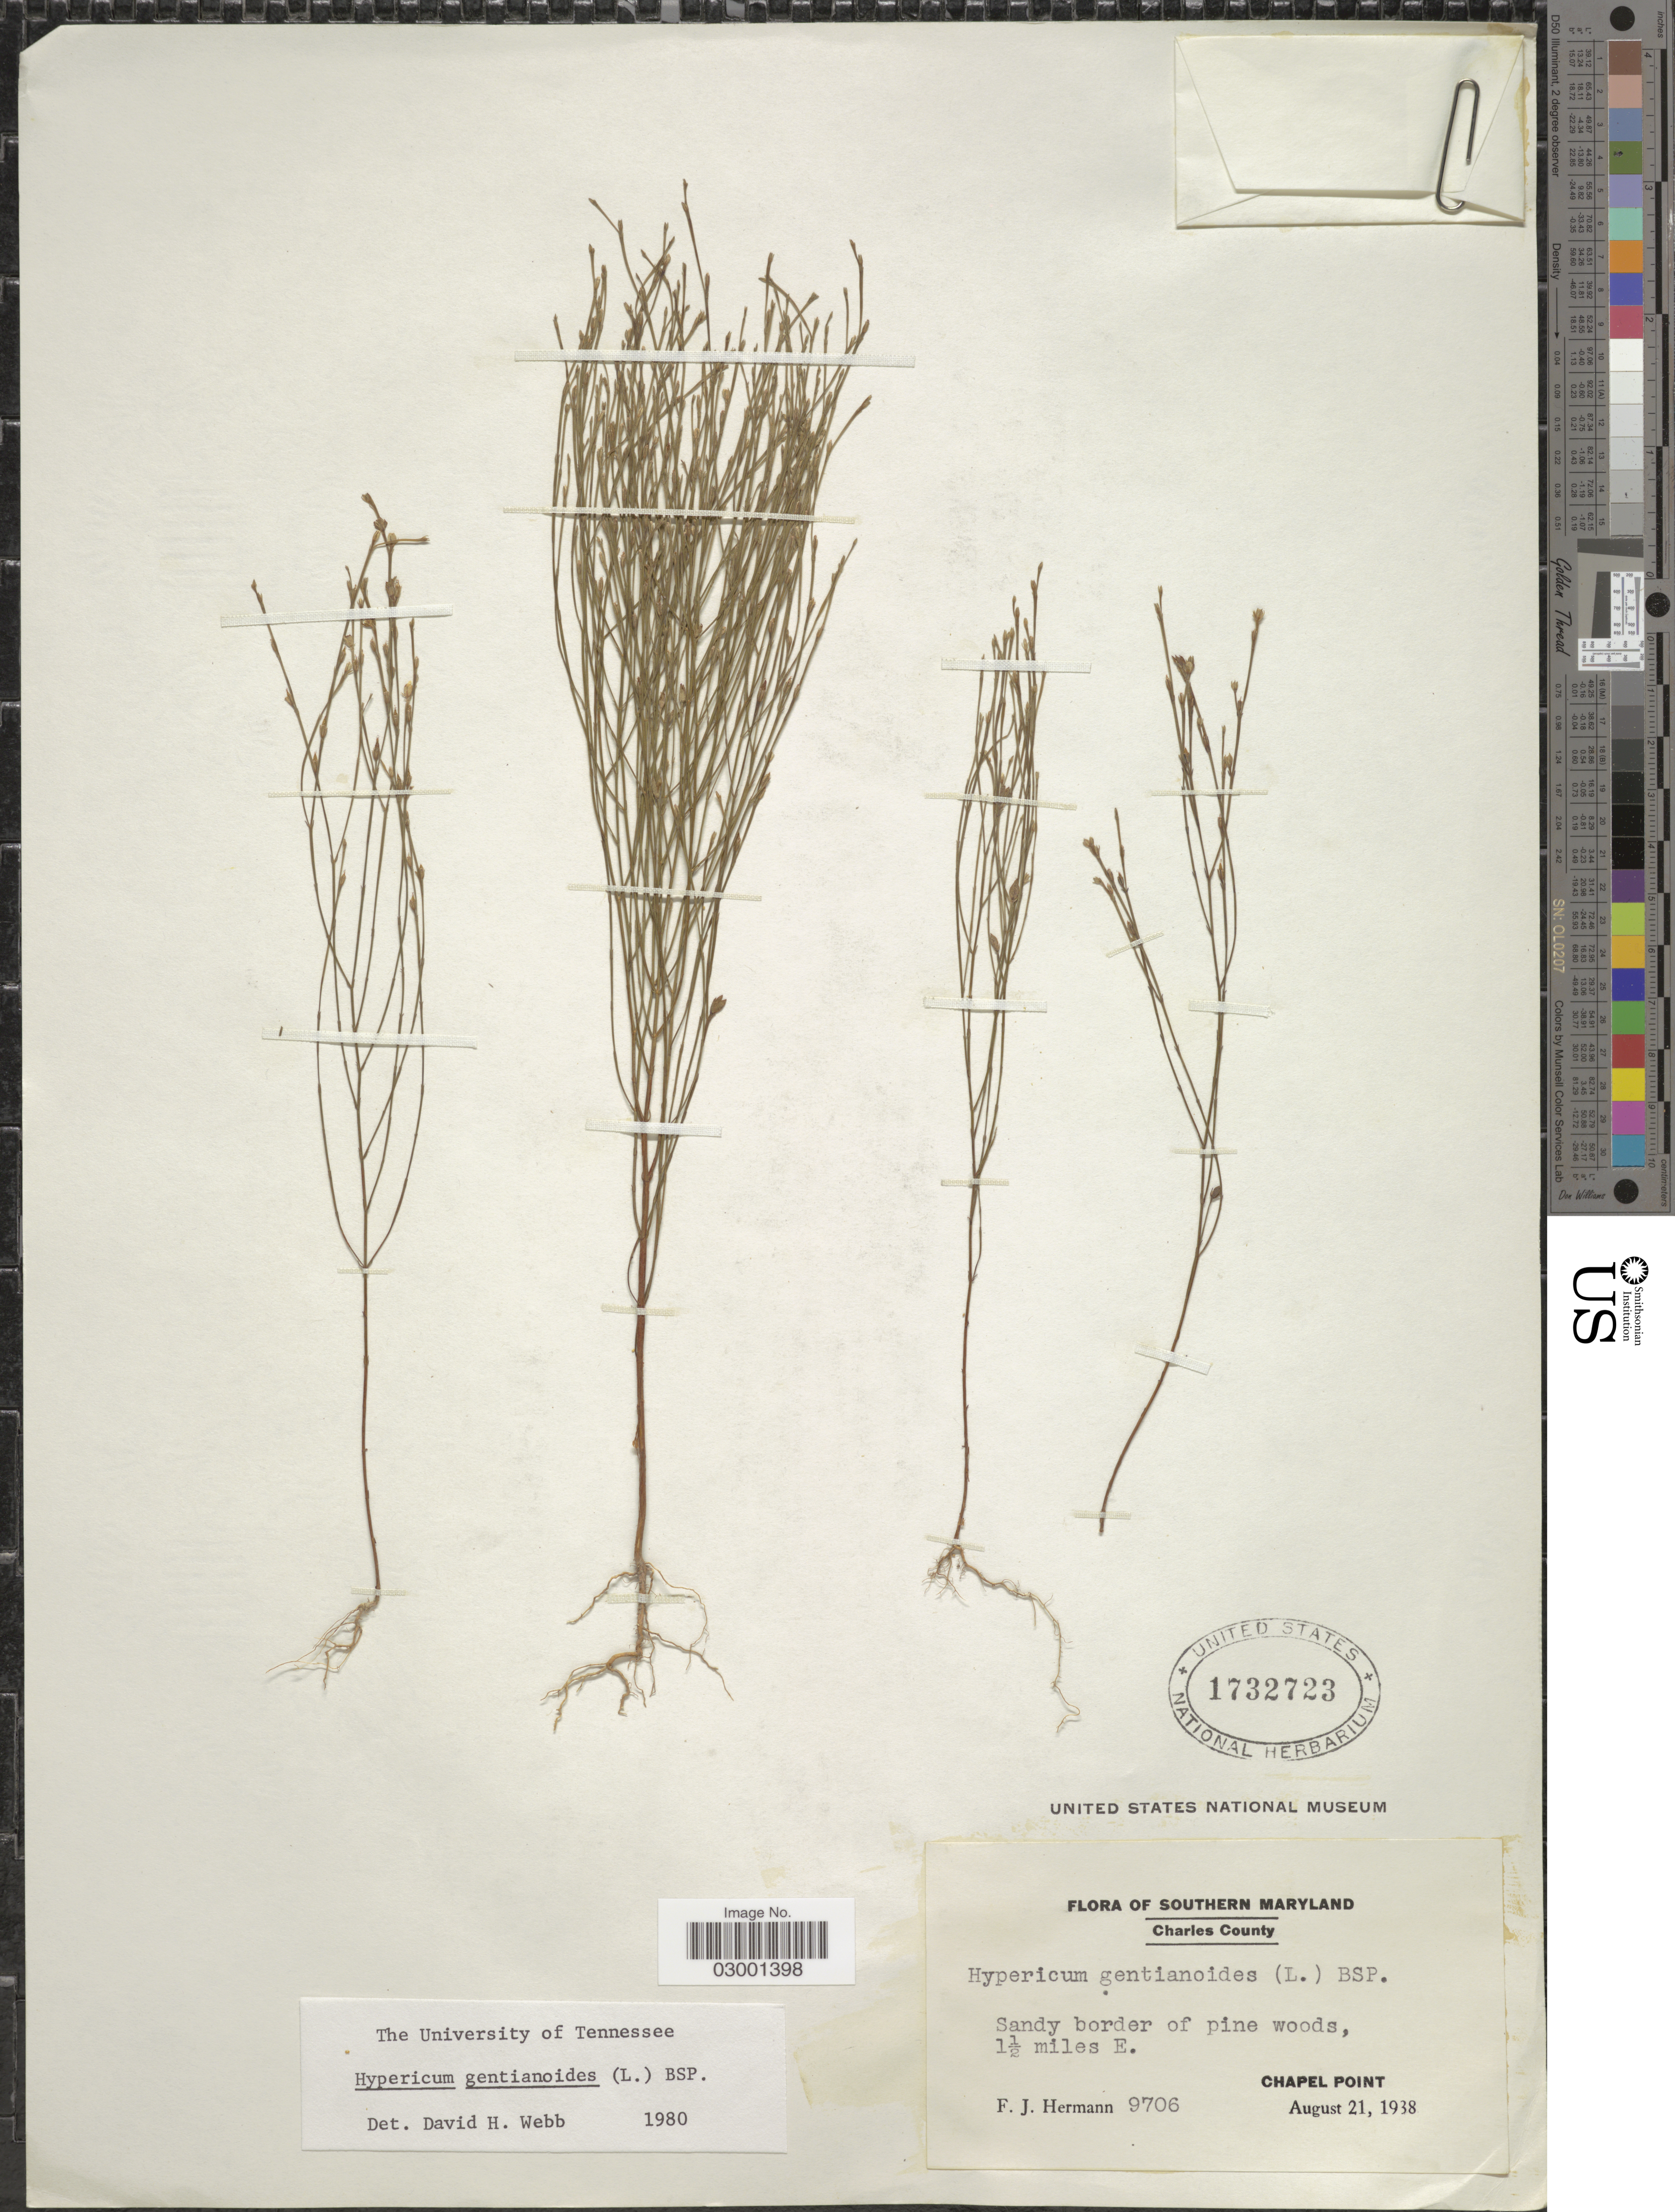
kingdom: Plantae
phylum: Tracheophyta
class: Magnoliopsida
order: Malpighiales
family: Hypericaceae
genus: Hypericum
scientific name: Hypericum gentianoides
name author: (L.) Britton, Stearns & Poggenb.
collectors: F. J. Hermann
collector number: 9706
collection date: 1938-08-21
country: United States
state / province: Maryland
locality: Southern Maryland. Sandy border of pine woods, 1½ miles E Chapel Point.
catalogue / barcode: US 1732723